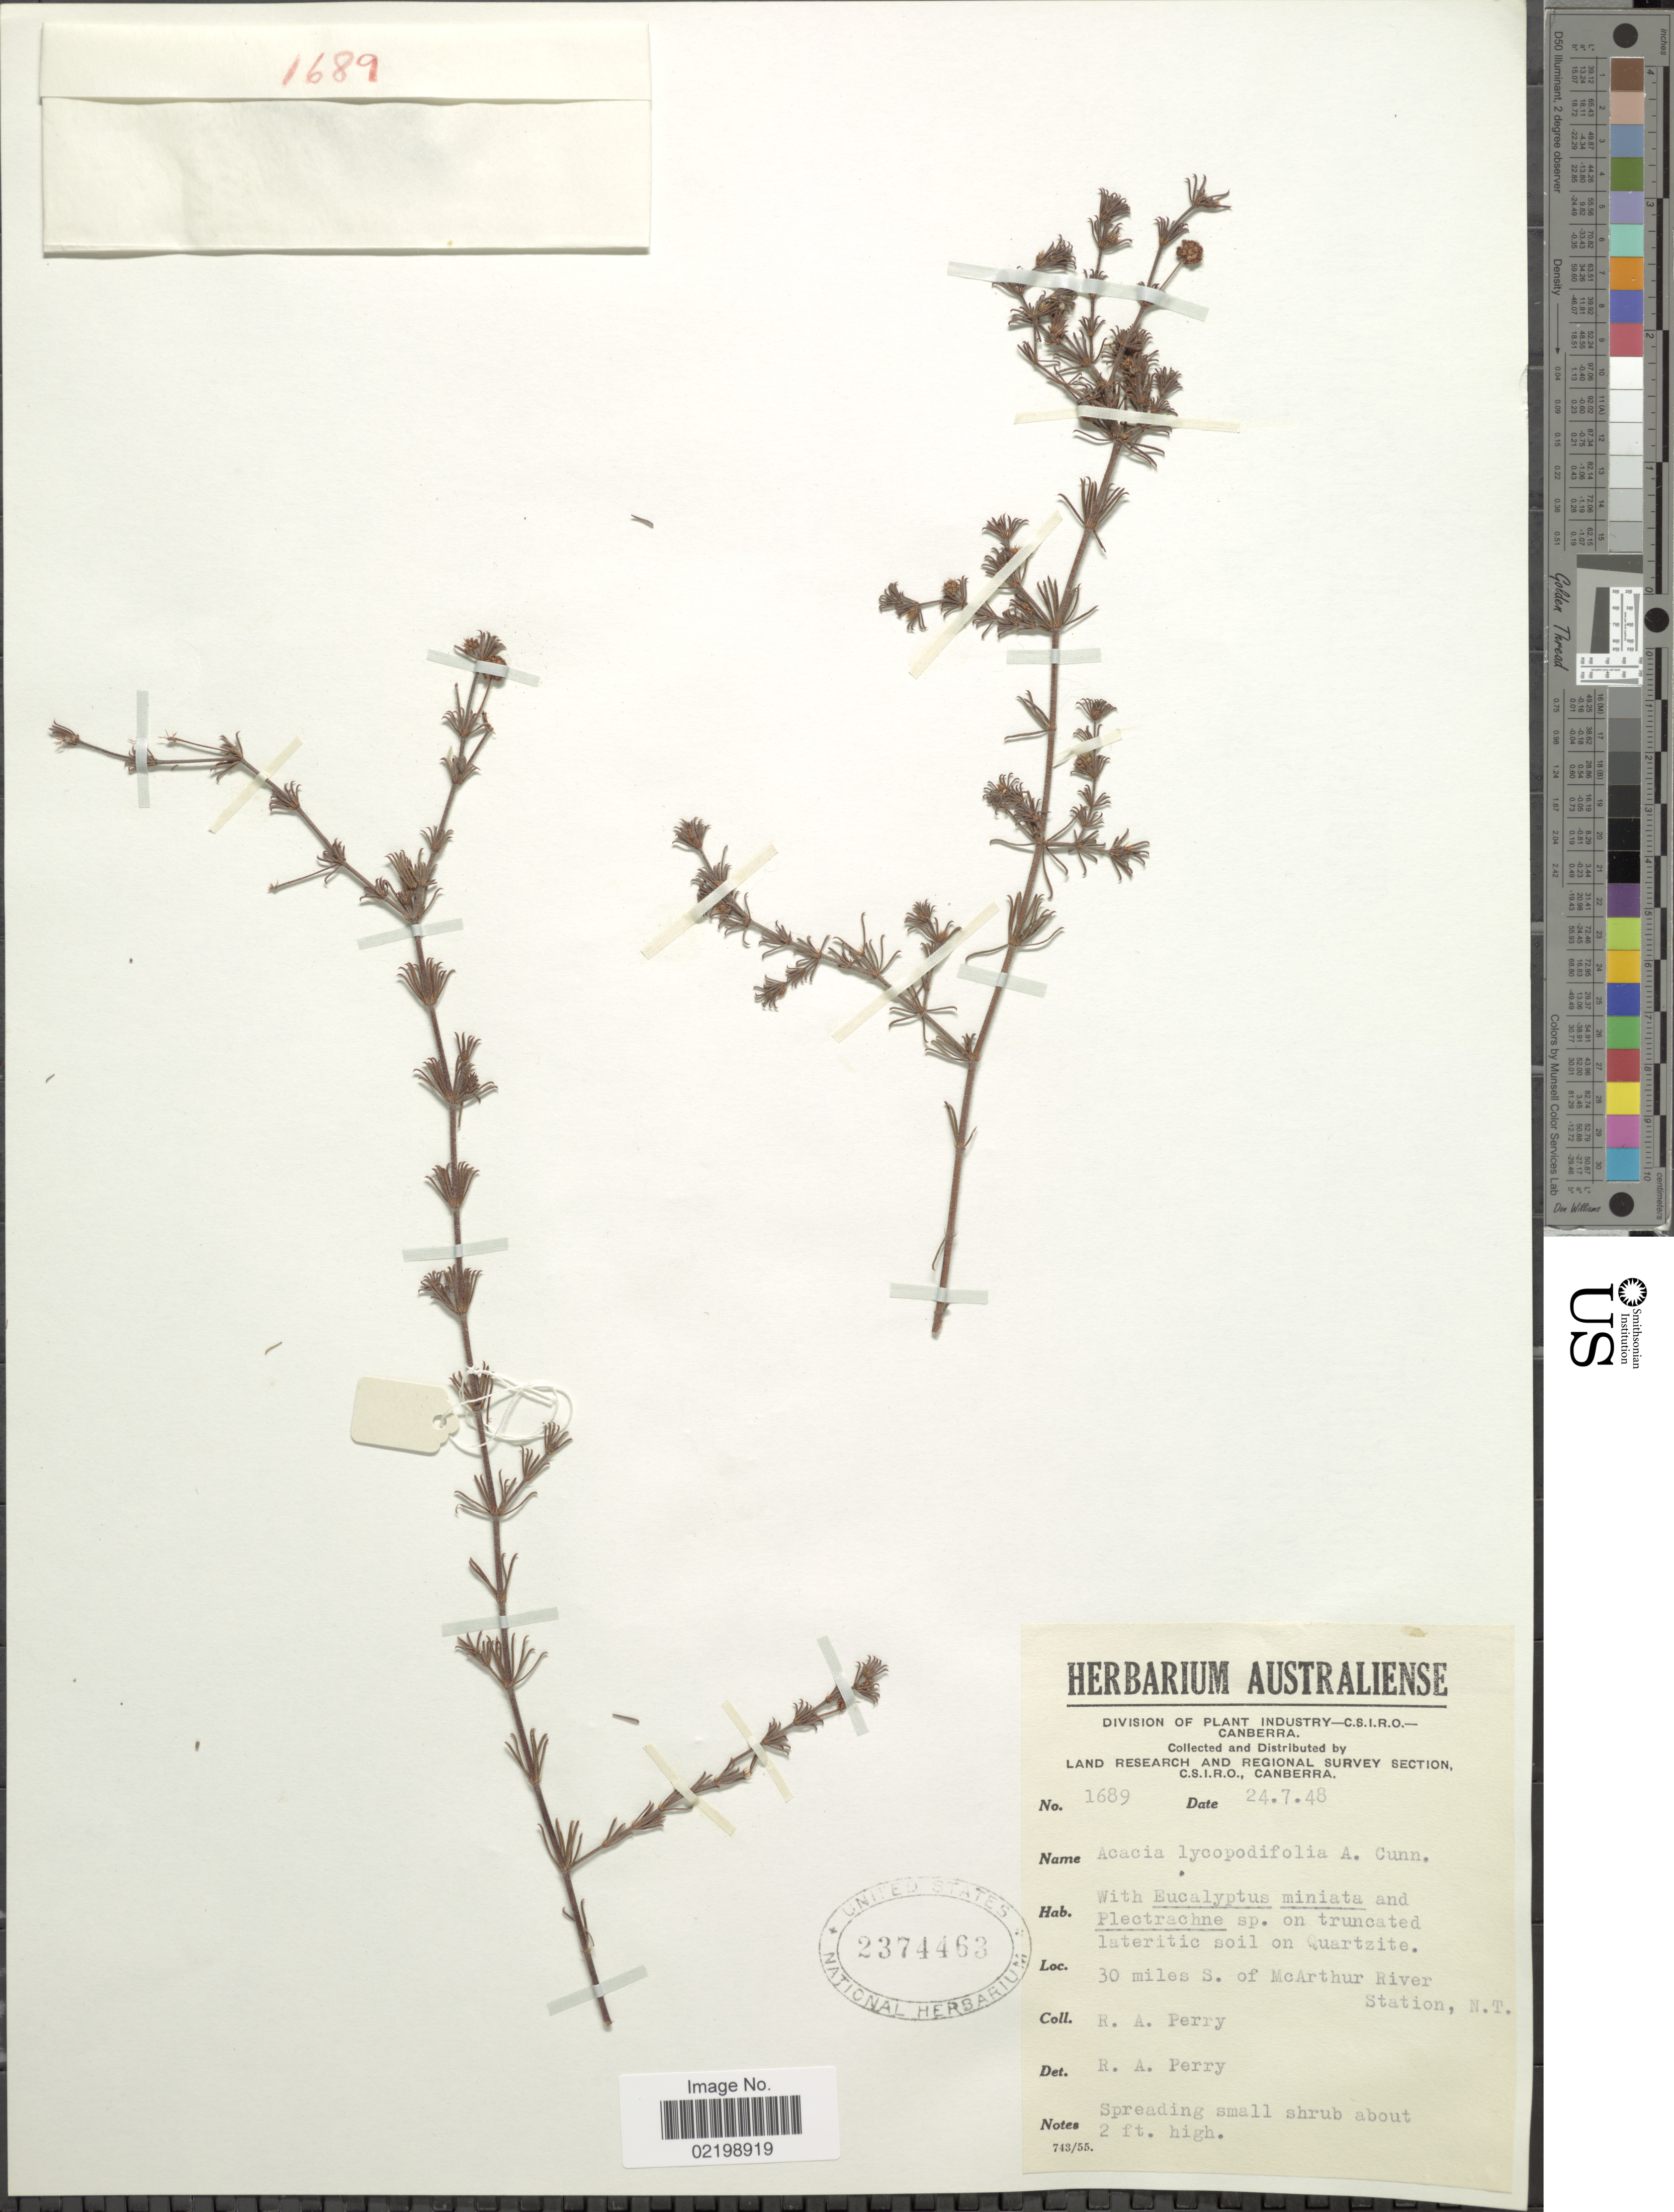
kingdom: Plantae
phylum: Tracheophyta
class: Magnoliopsida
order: Fabales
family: Fabaceae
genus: Acacia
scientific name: Acacia lycopodifolia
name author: Hook.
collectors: Perry, R. A.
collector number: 1689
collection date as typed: Transcribed d/m/y: 24/7/48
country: Australia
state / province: Northern Territory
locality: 30 miles S. of McArthur River Station, N.T.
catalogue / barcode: US 2374463